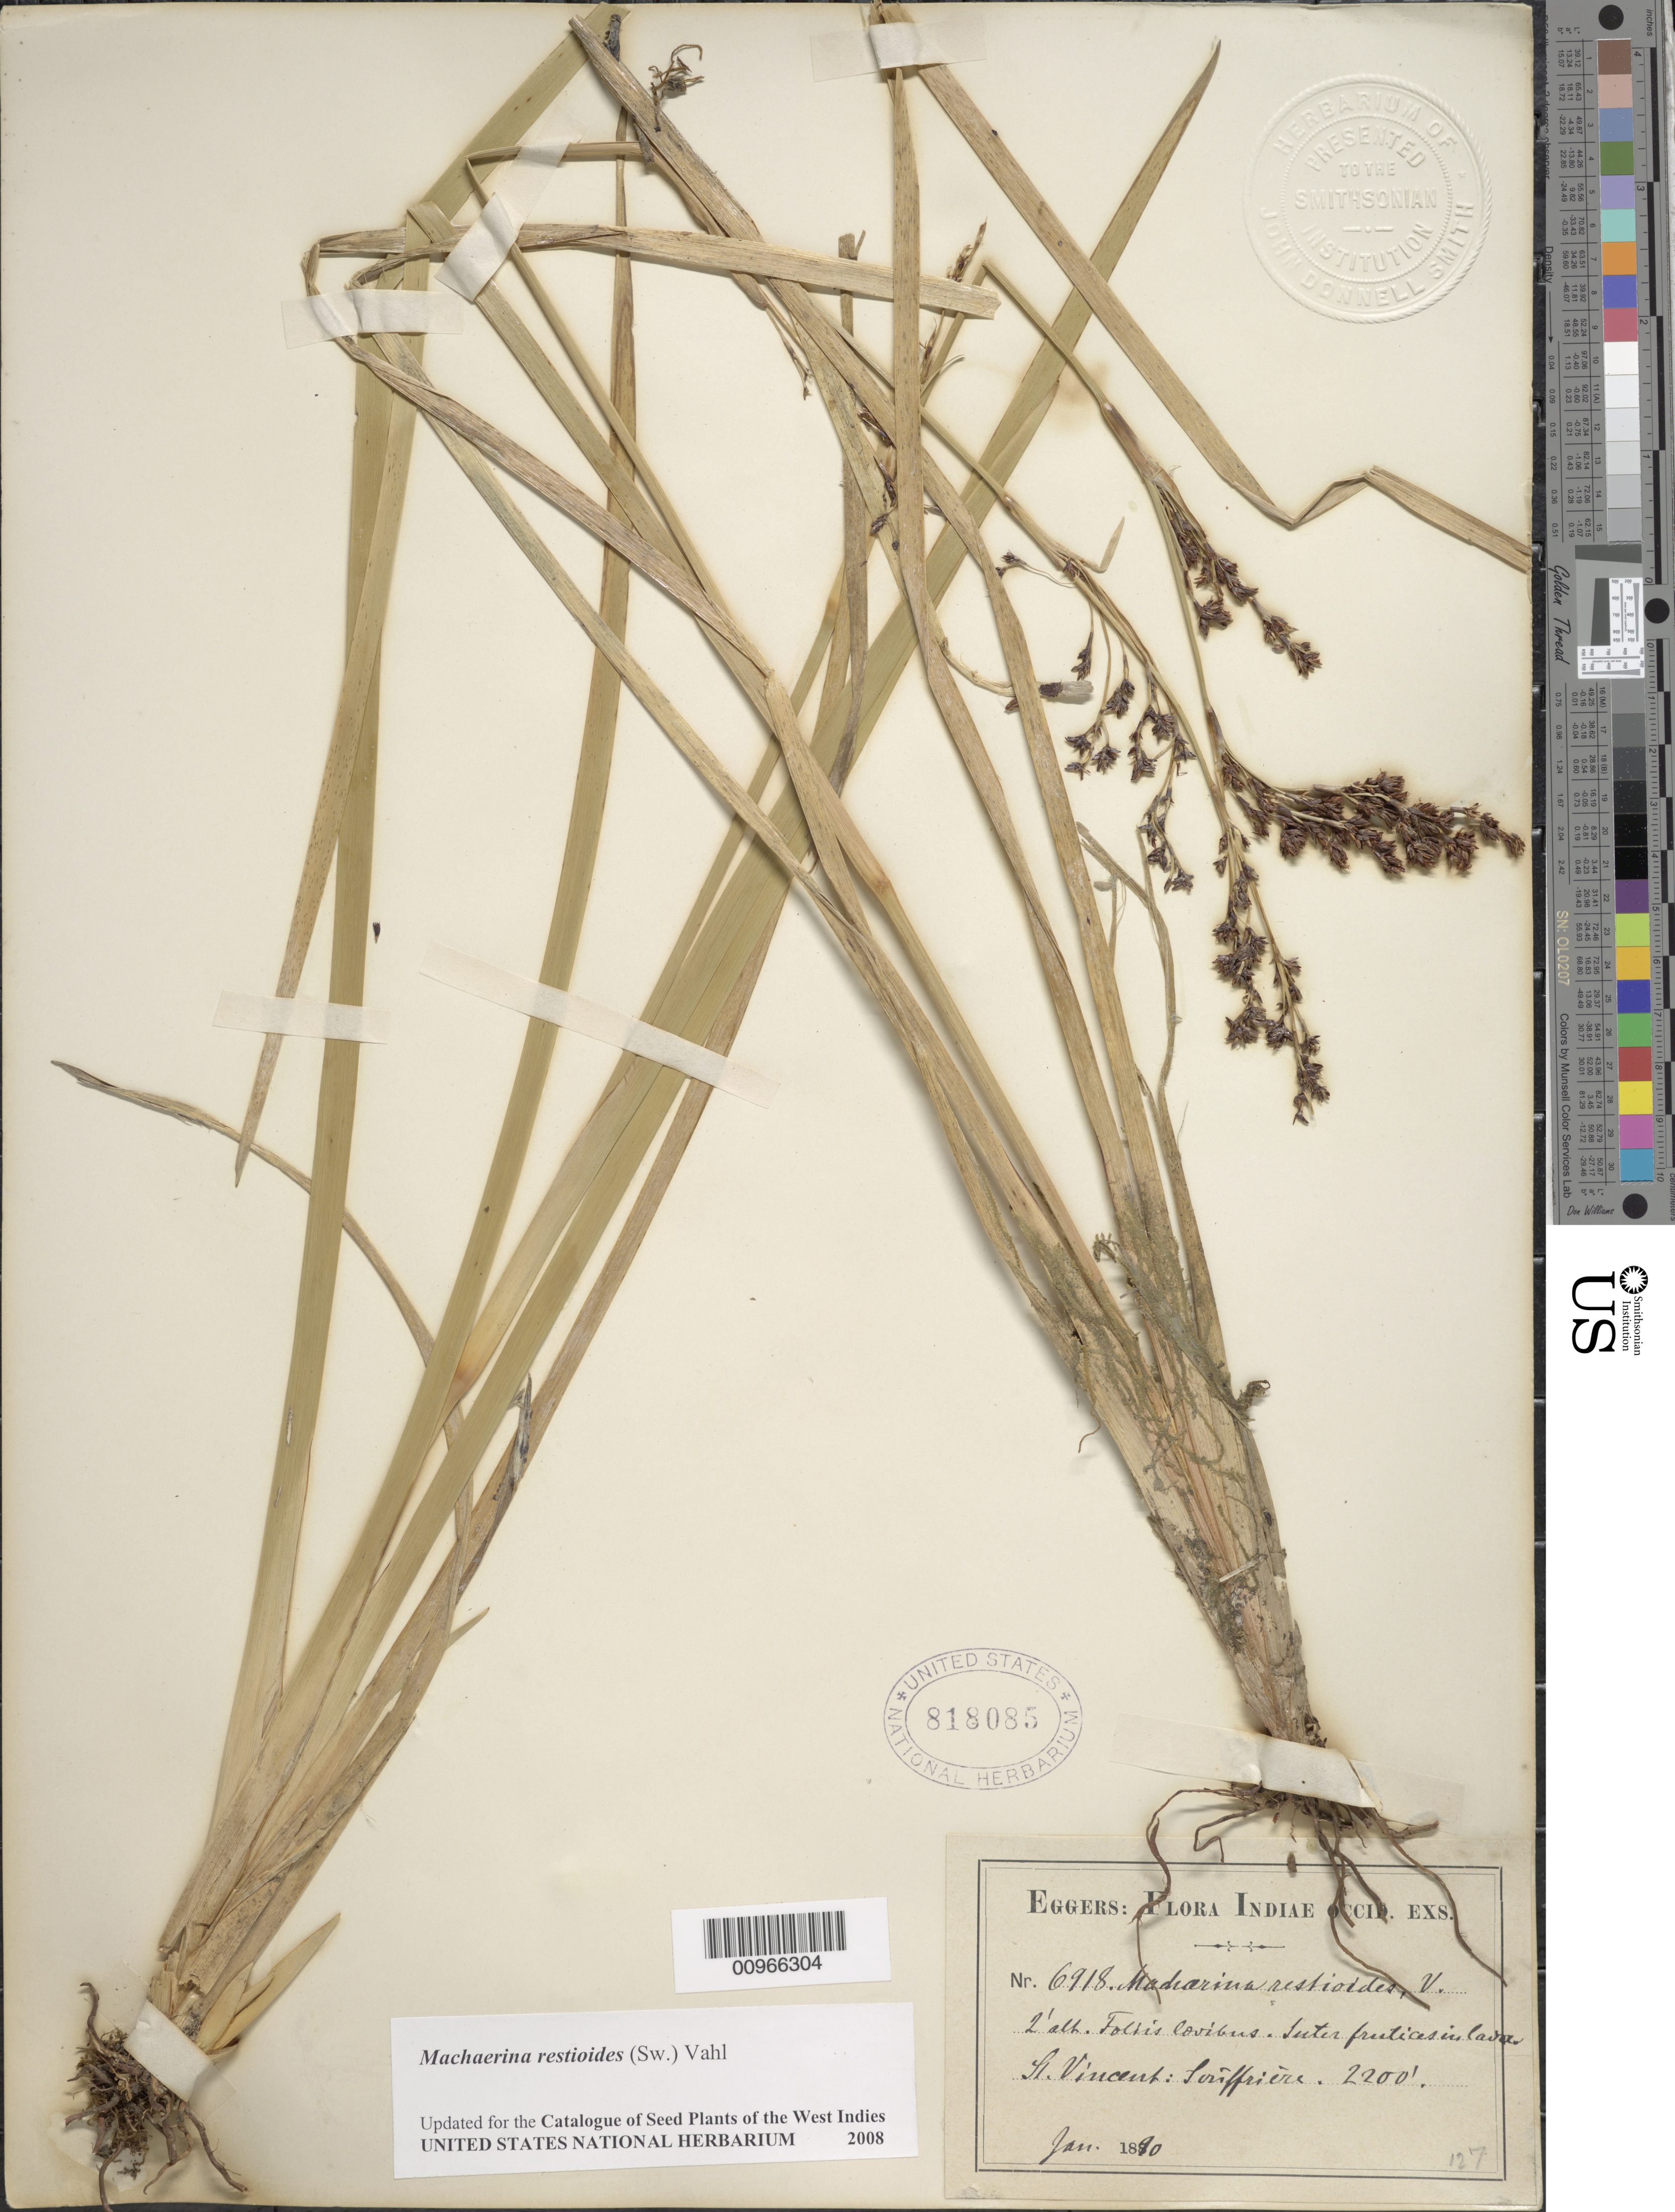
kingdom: Plantae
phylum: Tracheophyta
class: Liliopsida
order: Poales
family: Cyperaceae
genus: Machaerina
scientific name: Machaerina restioides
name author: (Sw.) Vahl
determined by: Strong, M. T., (US), Smithsonian Institution - National Museum of Natural History (UNITED STATES)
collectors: H. F. A. von Eggers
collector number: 6918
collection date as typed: Jan 1890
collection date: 1890-01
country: St. Vincent - Grenadines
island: St. Vincent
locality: Soufrière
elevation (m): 671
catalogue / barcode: US 818085